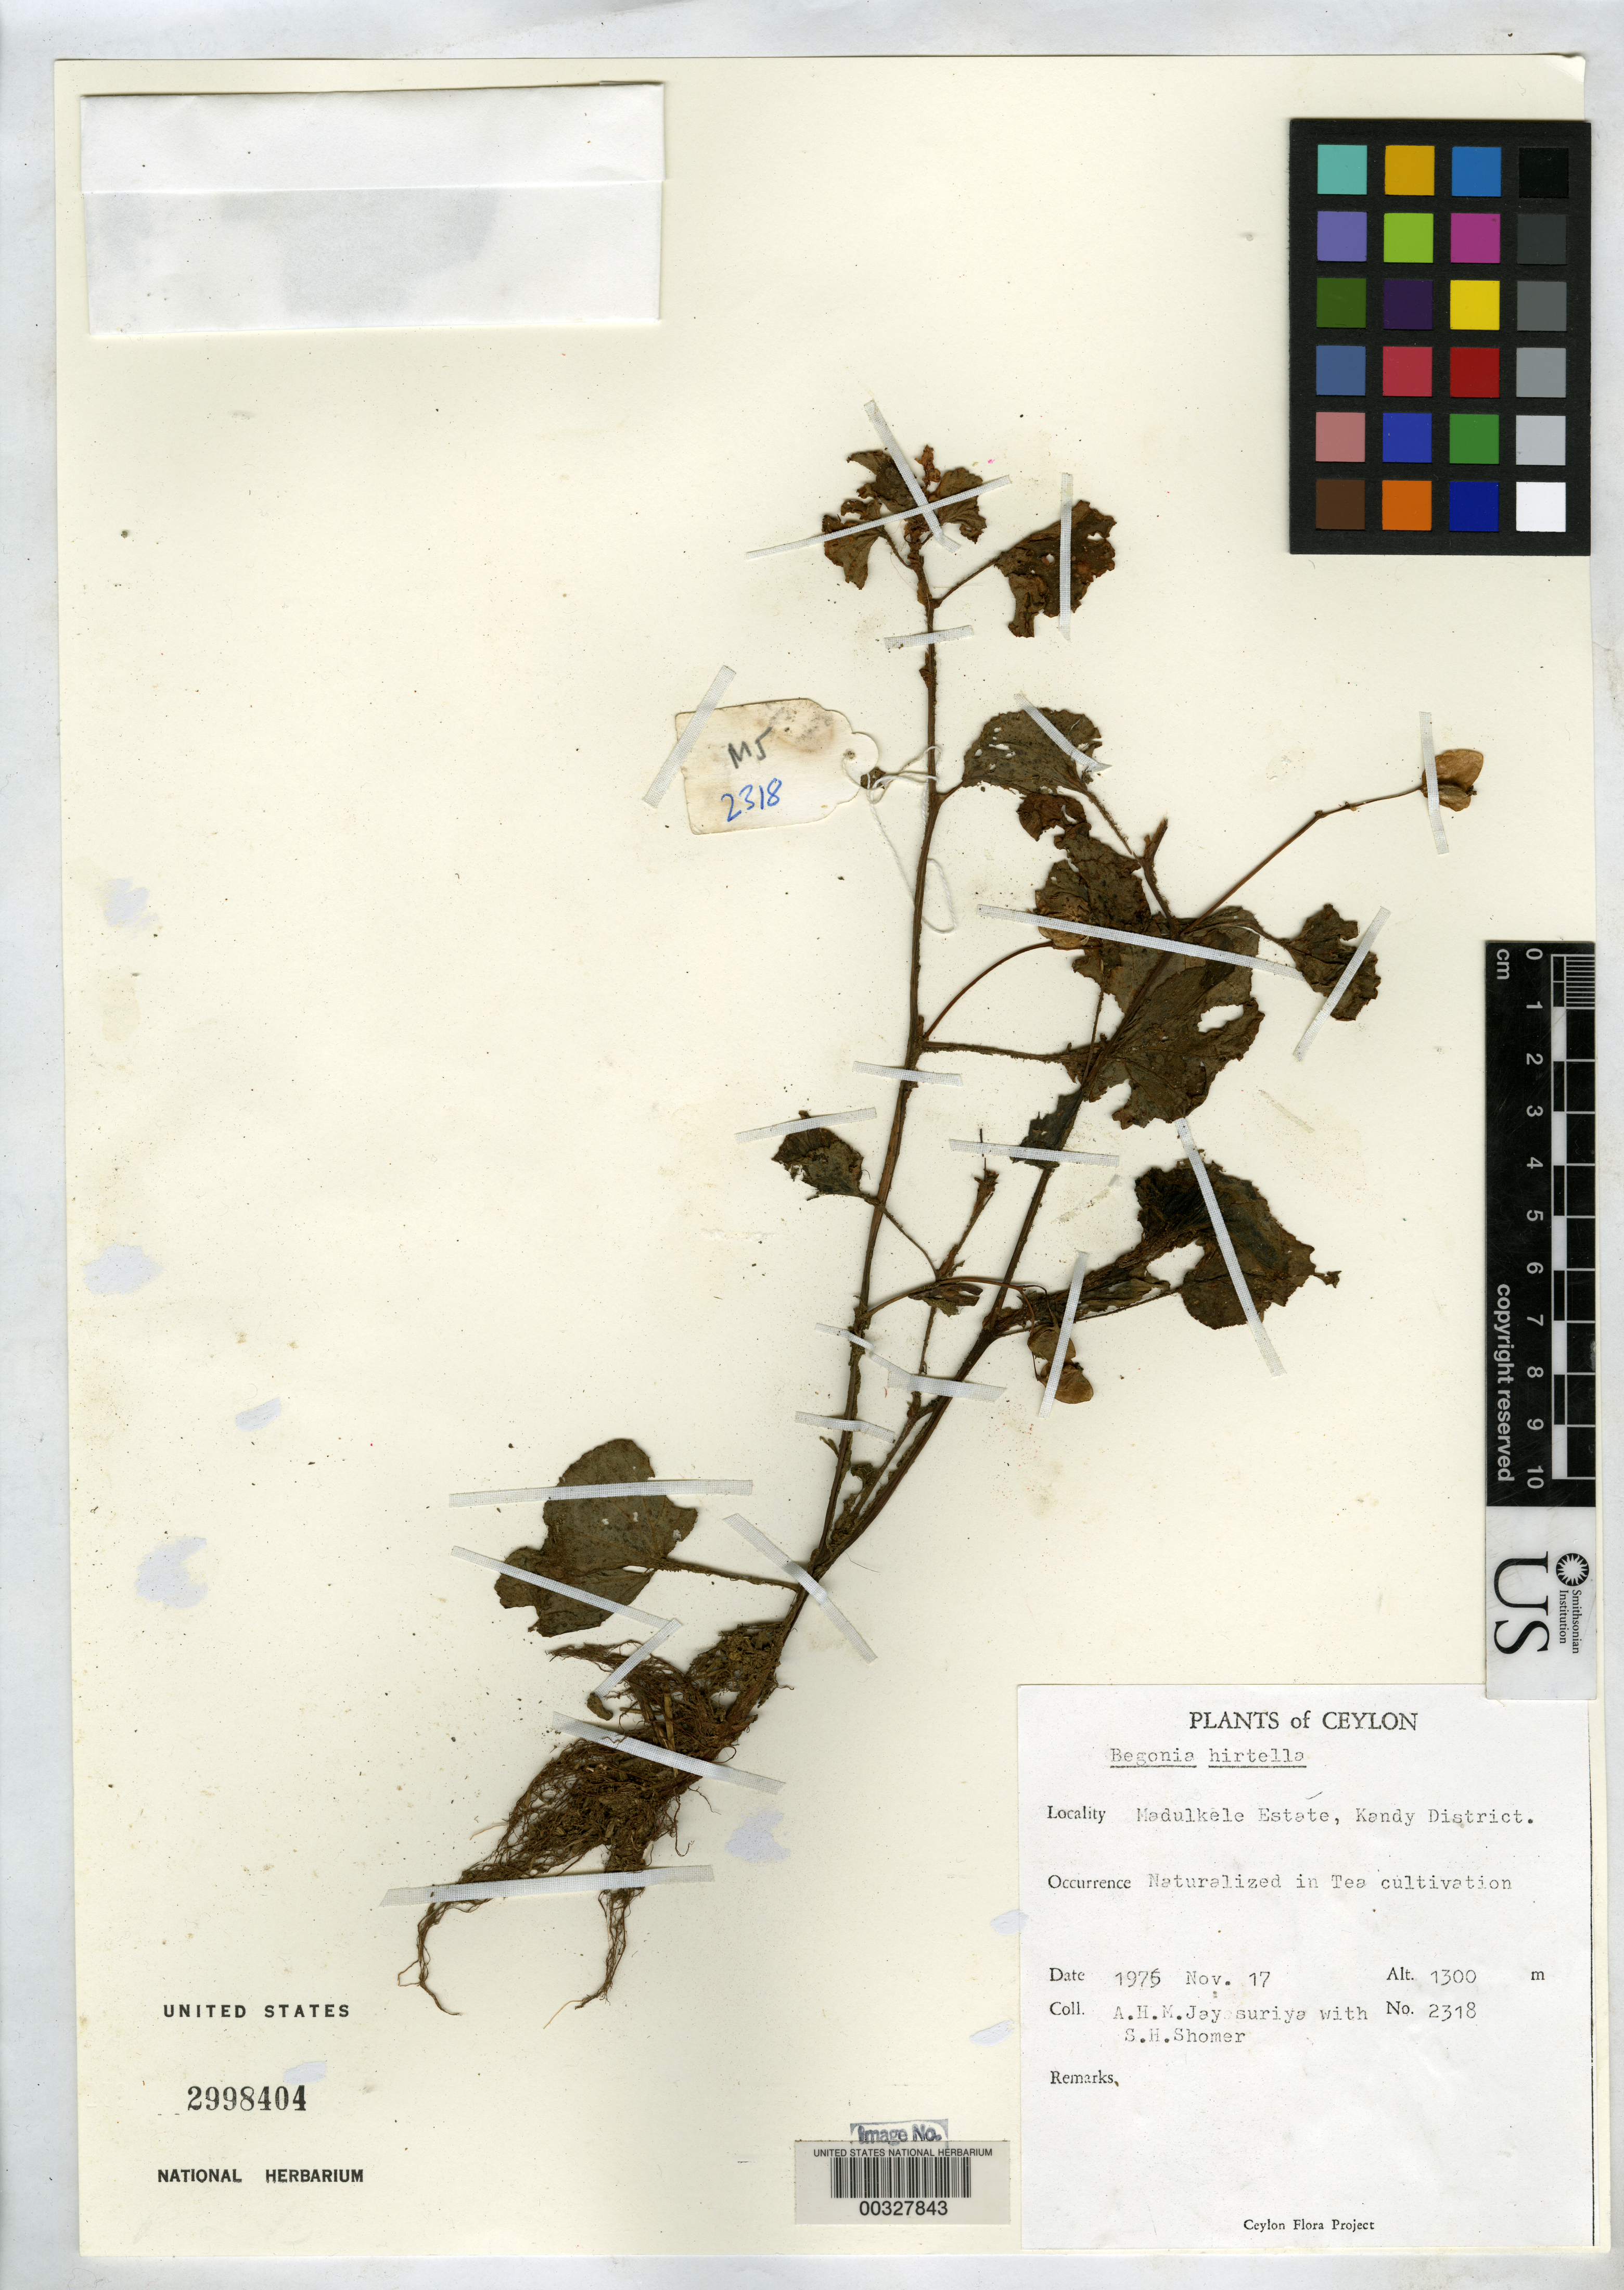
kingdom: Plantae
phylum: Tracheophyta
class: Magnoliopsida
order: Cucurbitales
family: Begoniaceae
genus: Begonia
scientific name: Begonia hirtella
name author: Link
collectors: A. H. Jayasuriya & S. Shomer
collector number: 2318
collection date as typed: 17 Nov 1976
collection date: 1976-11-17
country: Sri Lanka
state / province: Central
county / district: Kandy Dist.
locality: Madulkele estate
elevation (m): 1300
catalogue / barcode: US 2998404